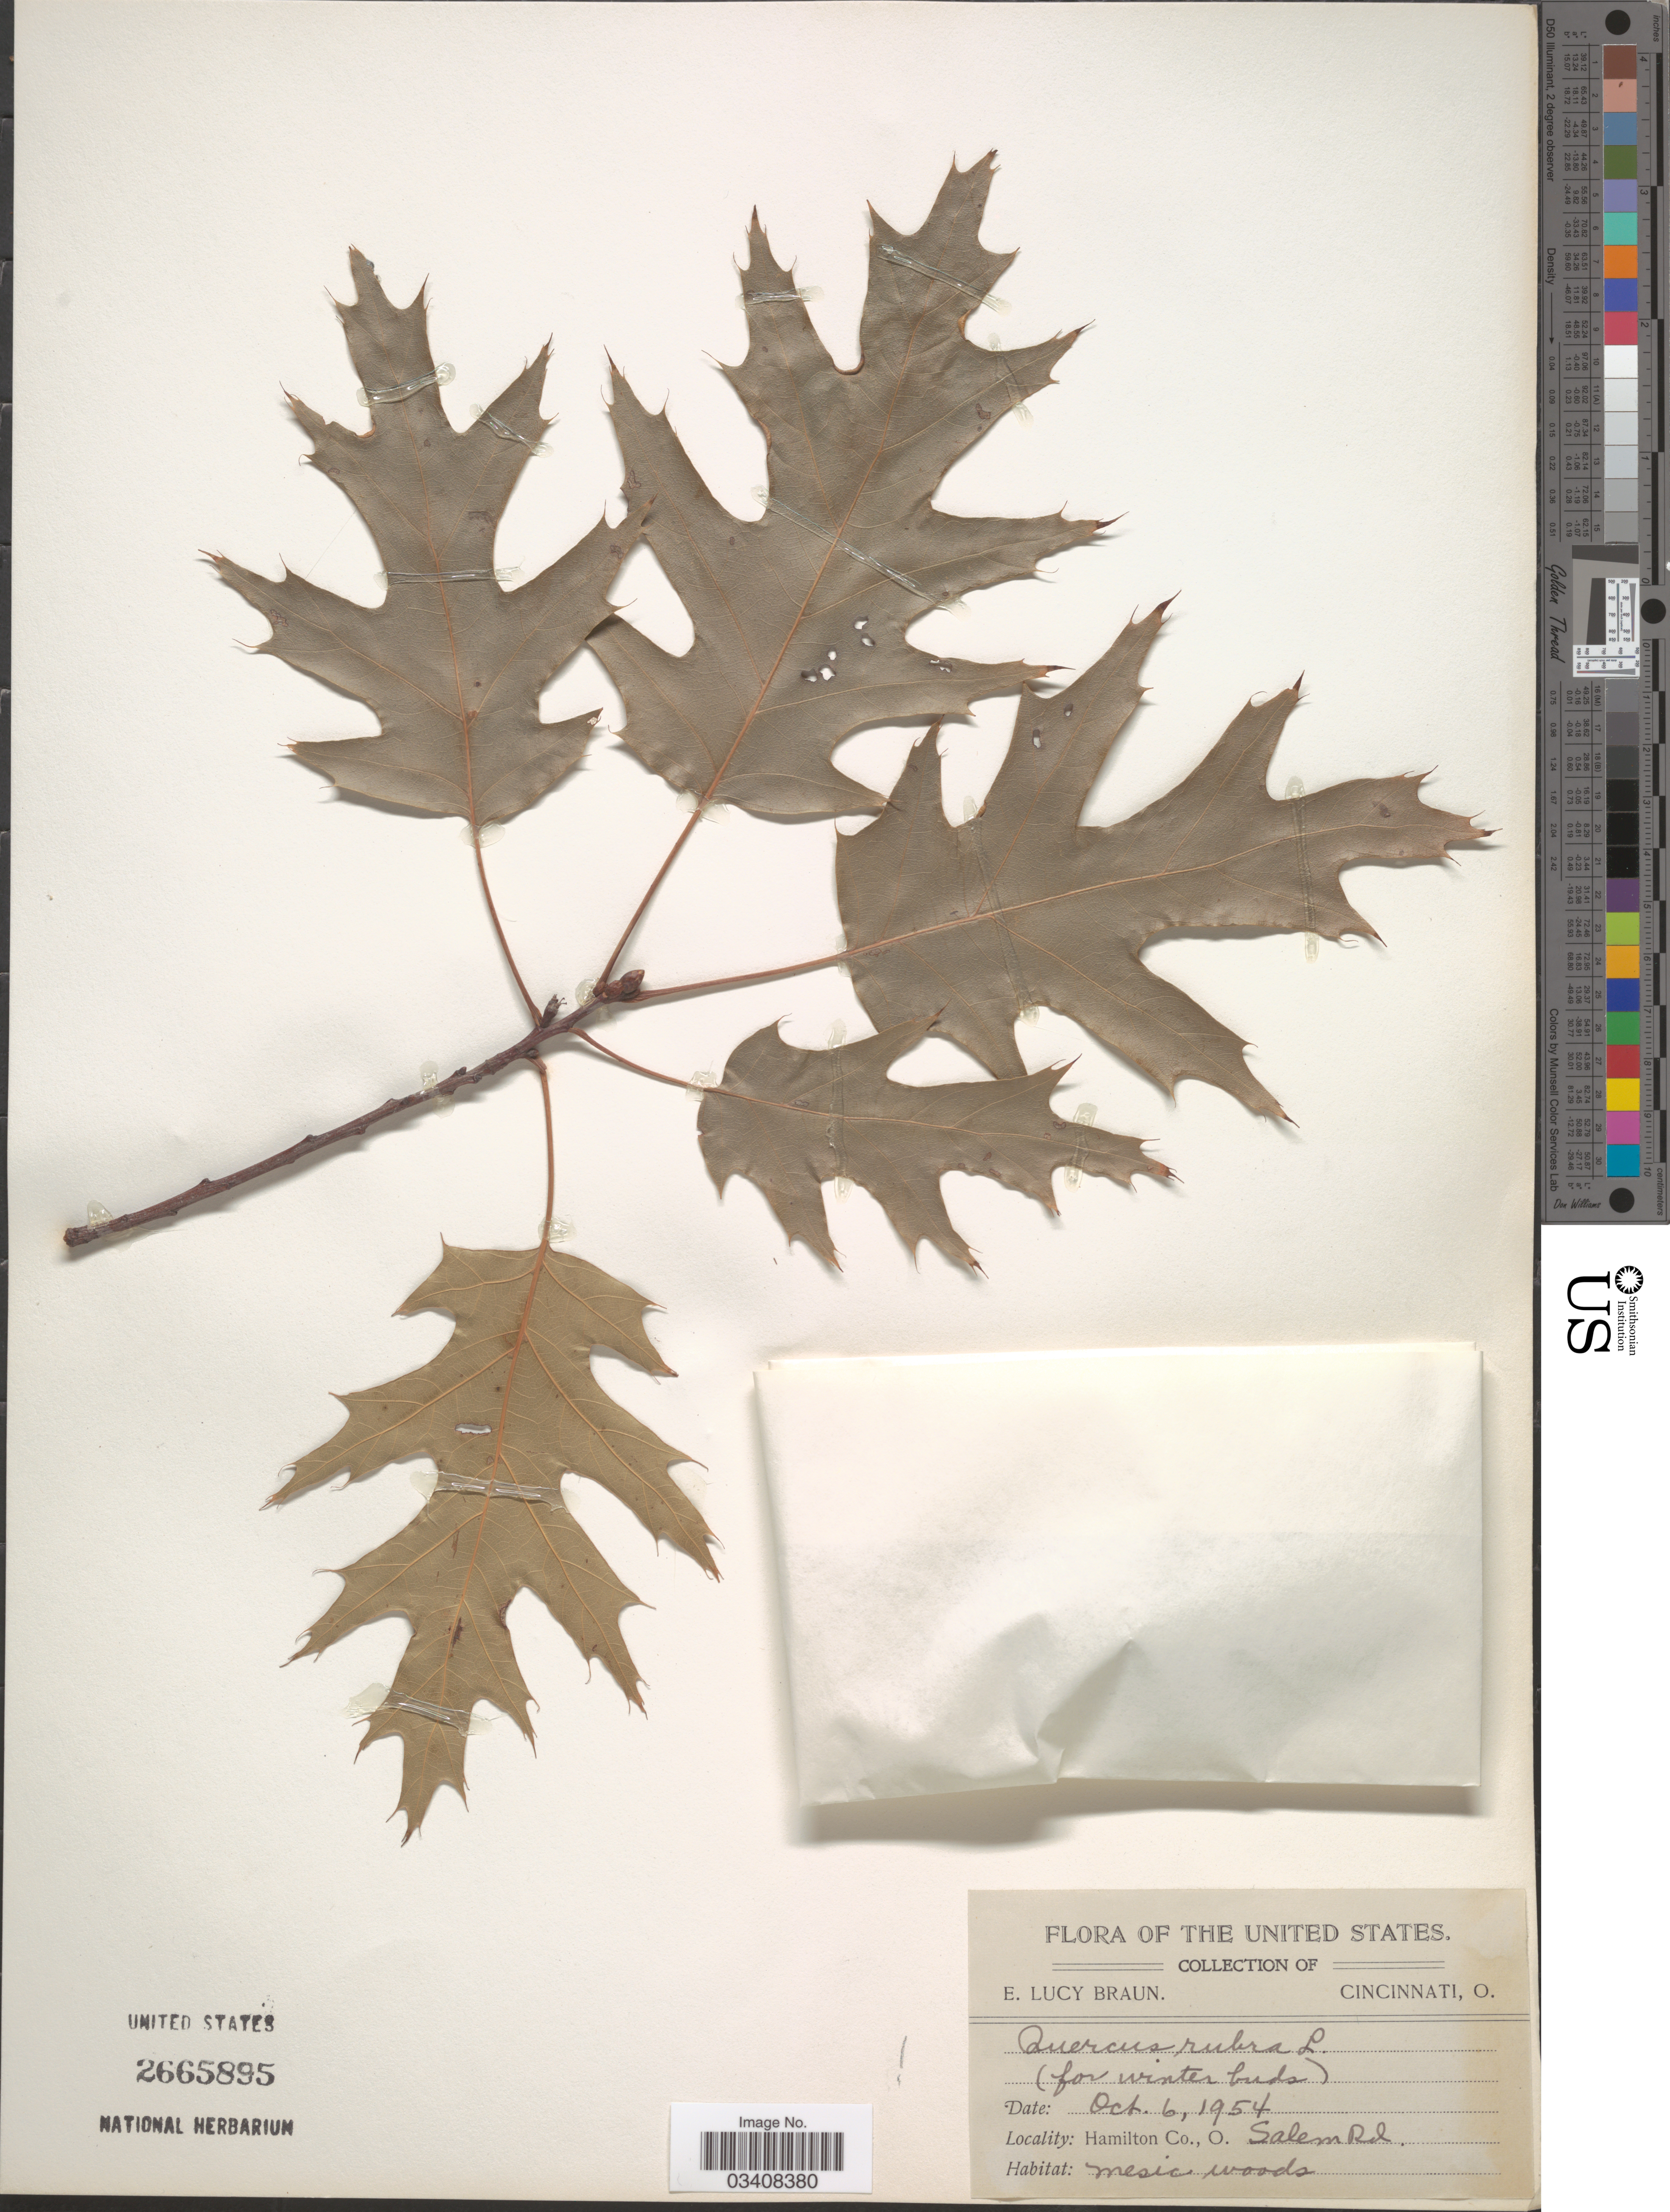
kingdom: Plantae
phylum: Tracheophyta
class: Magnoliopsida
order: Fagales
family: Fagaceae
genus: Quercus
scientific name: Quercus rubra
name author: L.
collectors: E. L. Braun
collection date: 1954-10-06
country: United States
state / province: Ohio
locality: Hamilton Co., Salem Rd.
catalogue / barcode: US 2665895